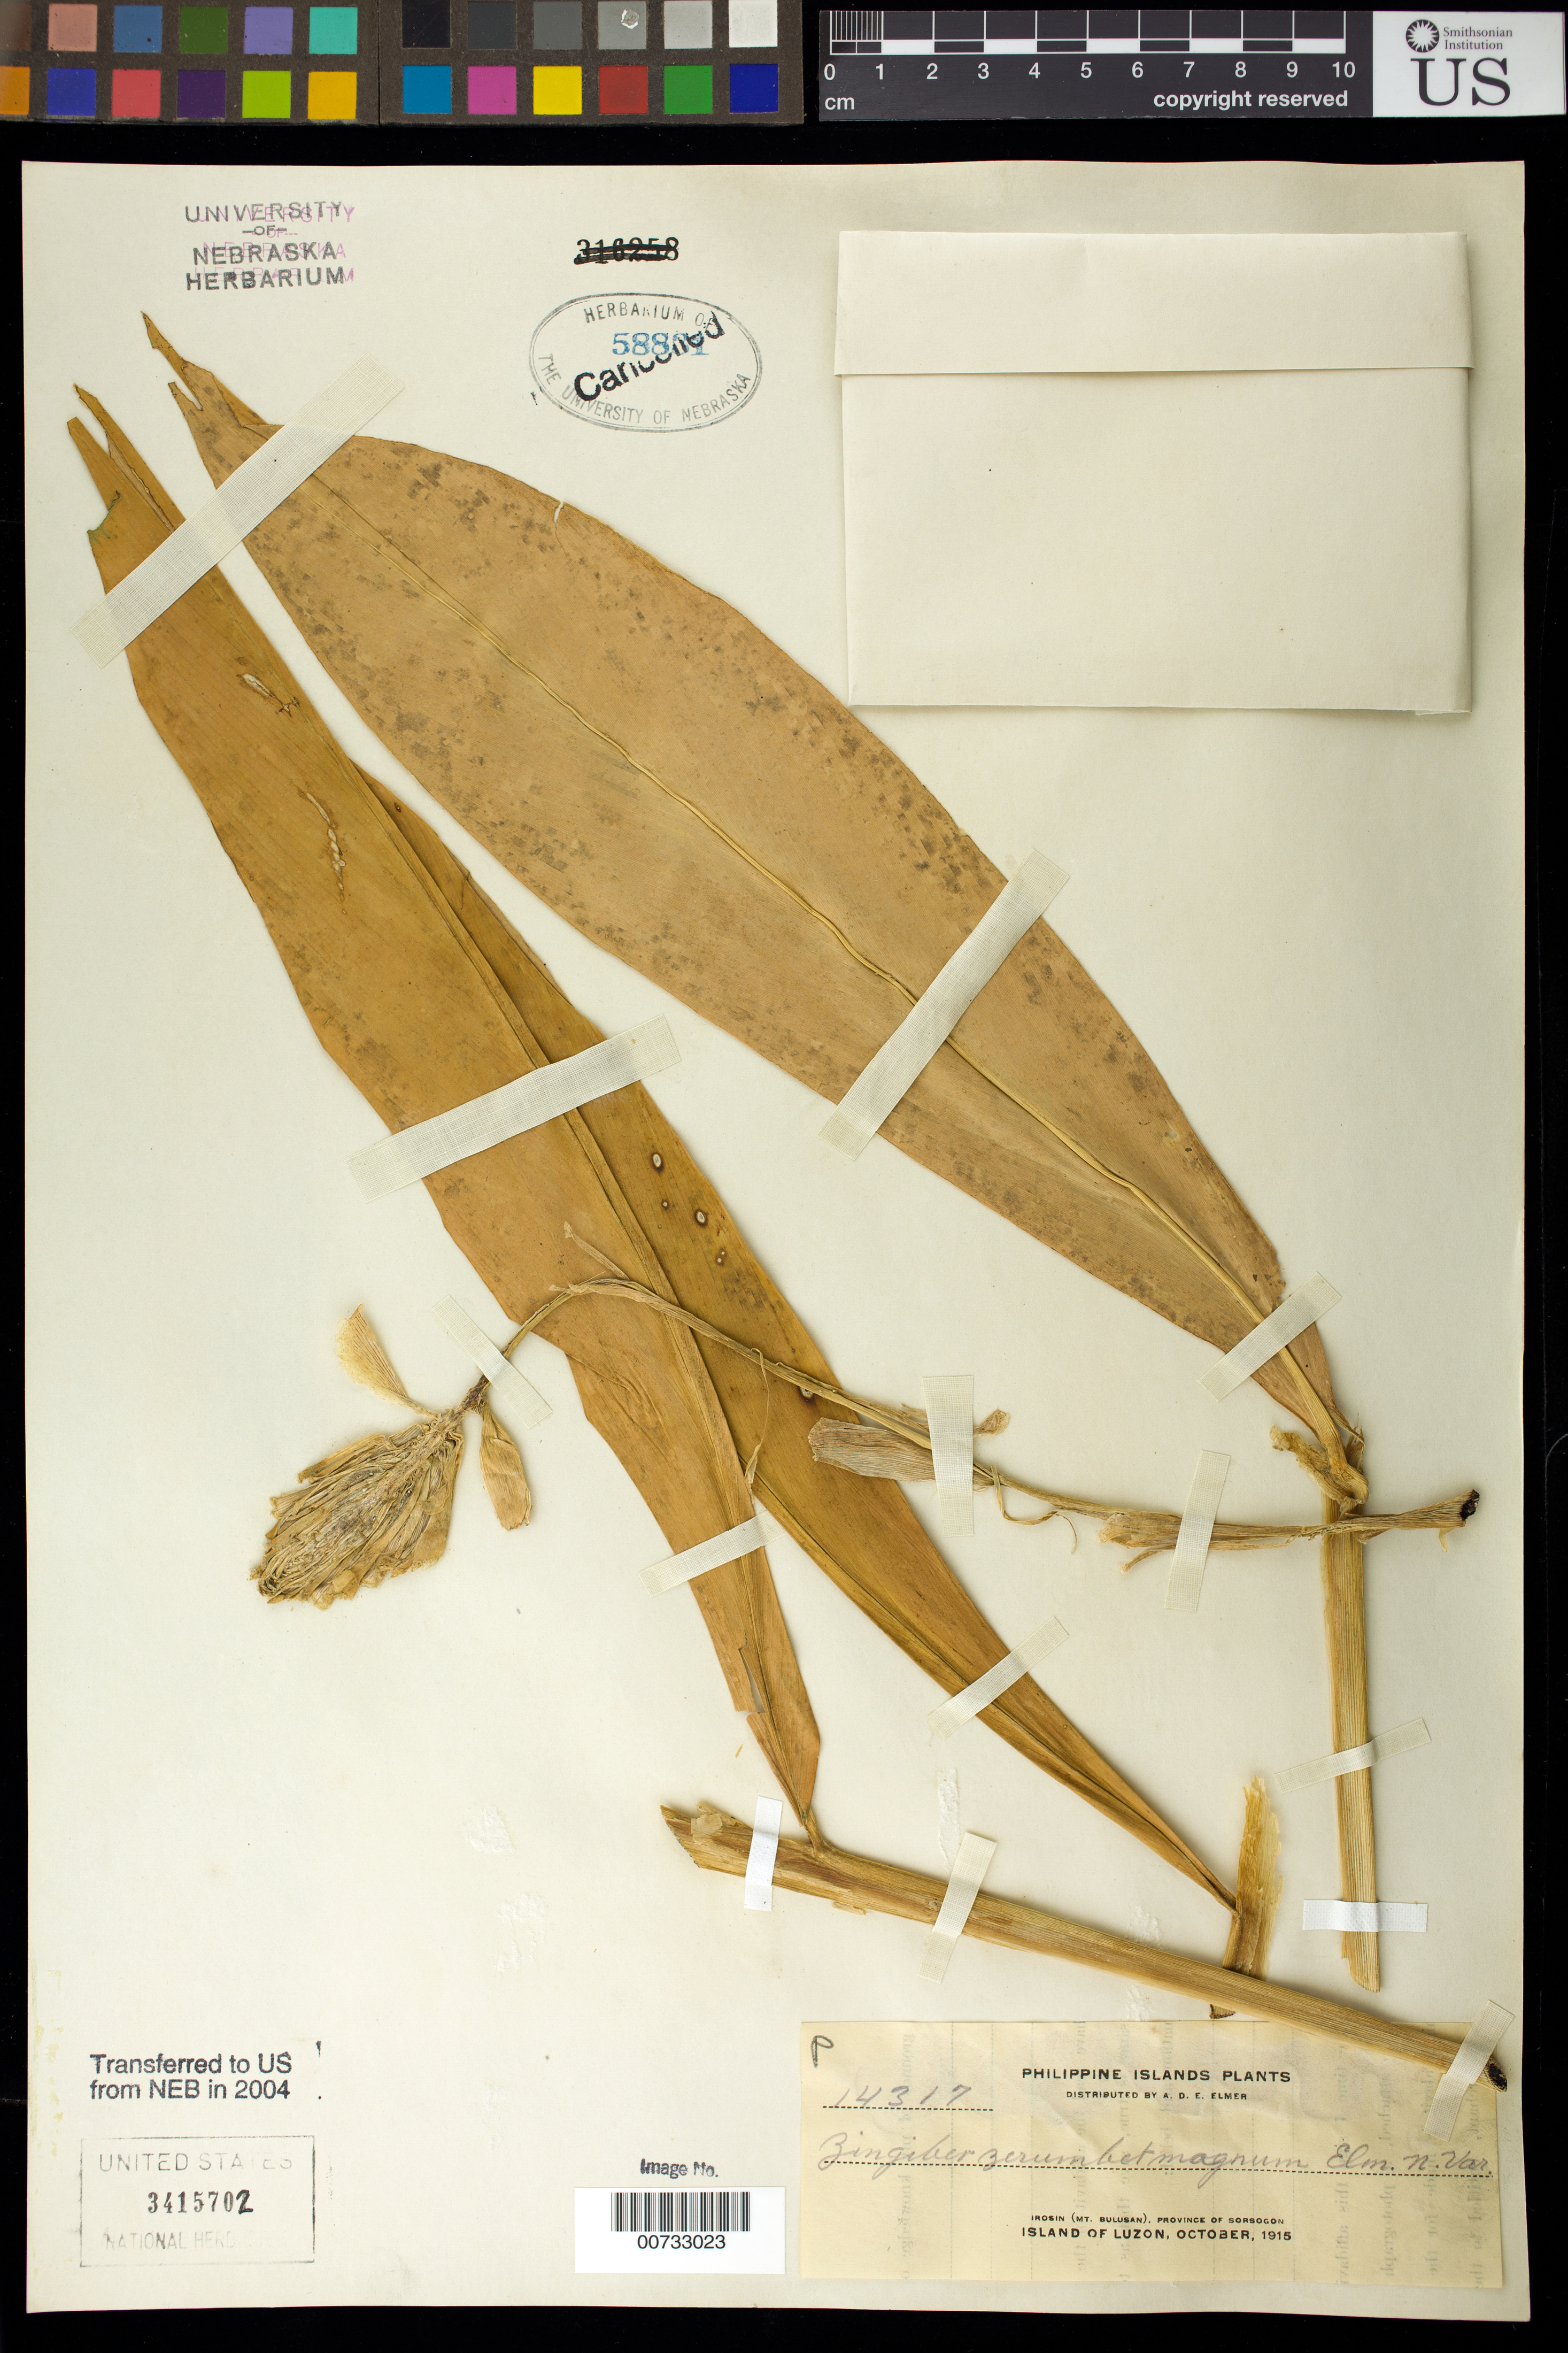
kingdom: Plantae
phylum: Tracheophyta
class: Liliopsida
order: Zingiberales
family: Zingiberaceae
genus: Zingiber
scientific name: Zingiber zerumbet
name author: (L.) Sm.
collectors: A. D. E. Elmer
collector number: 14317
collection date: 1915-10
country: Philippines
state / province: Bicol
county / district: Sorsogon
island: Luzon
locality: Irosin (Mt. Bulusan)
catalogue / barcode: US 3415702